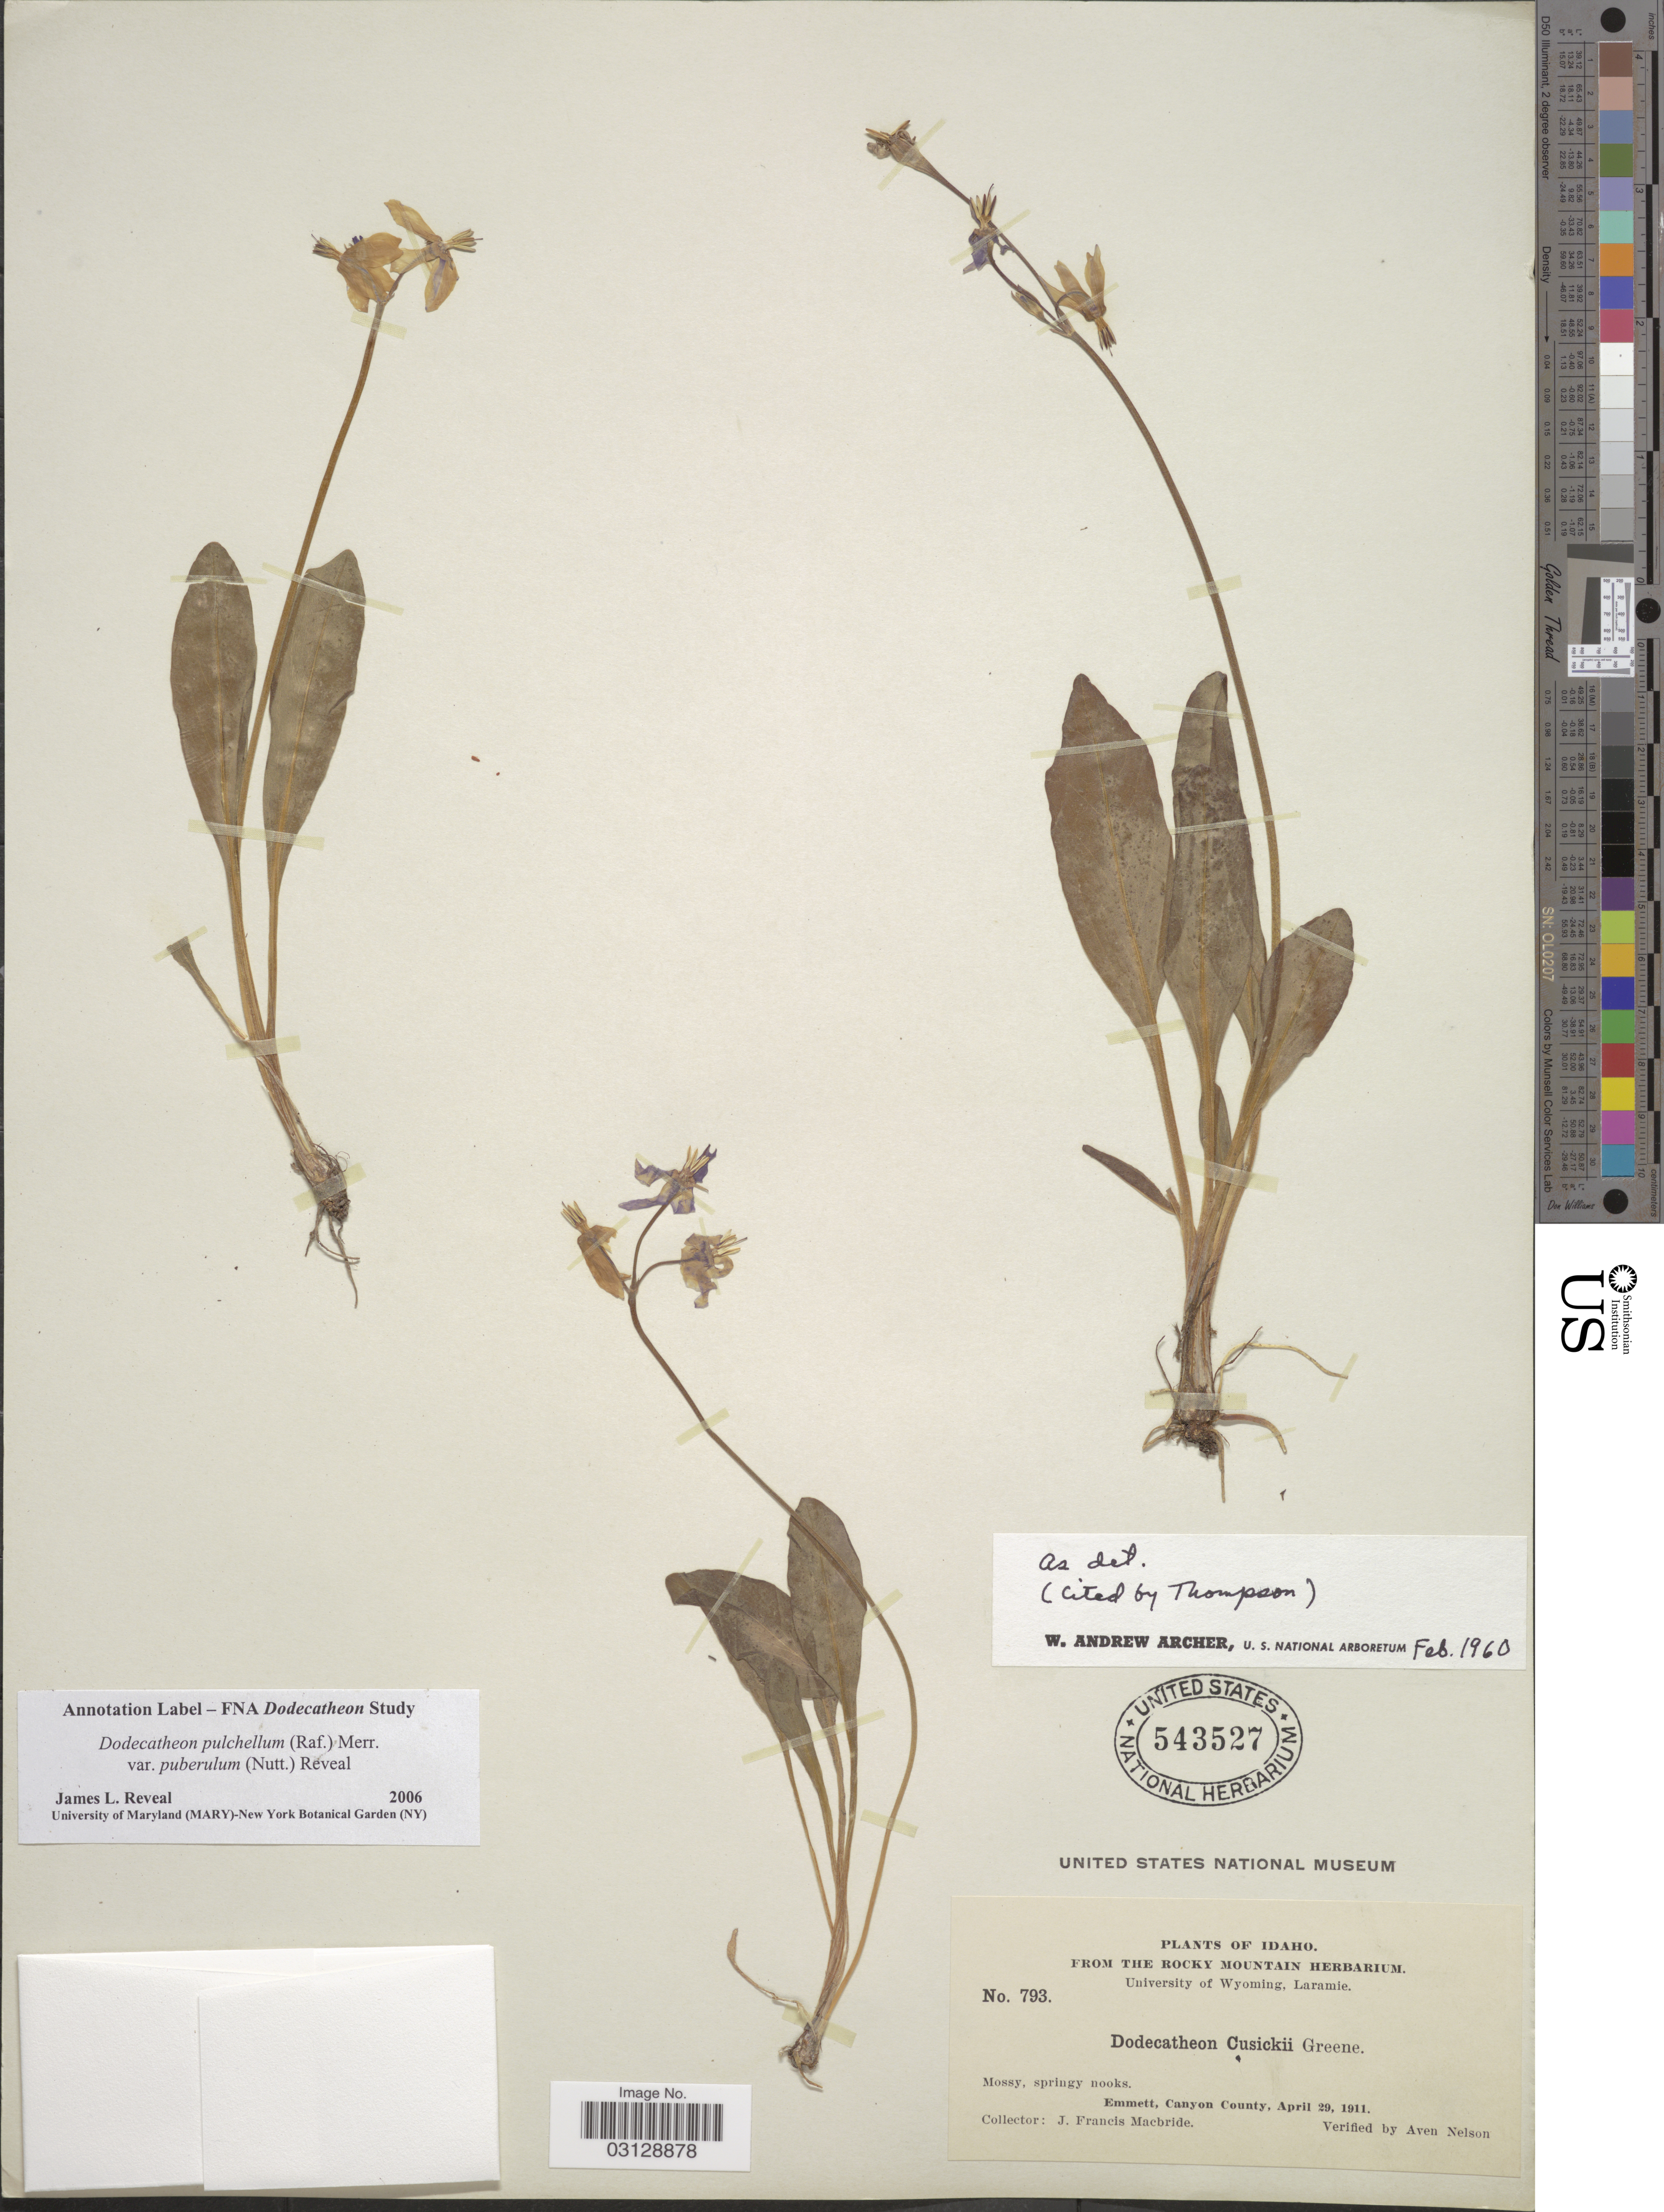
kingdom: Plantae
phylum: Tracheophyta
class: Magnoliopsida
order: Ericales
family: Primulaceae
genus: Dodecatheon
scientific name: Dodecatheon pulchellum var. cusickii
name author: (Greene) Reveal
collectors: J. F. Macbride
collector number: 793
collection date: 1911-04-29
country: United States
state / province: Idaho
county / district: Canyon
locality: Emmett.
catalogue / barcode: US 543527